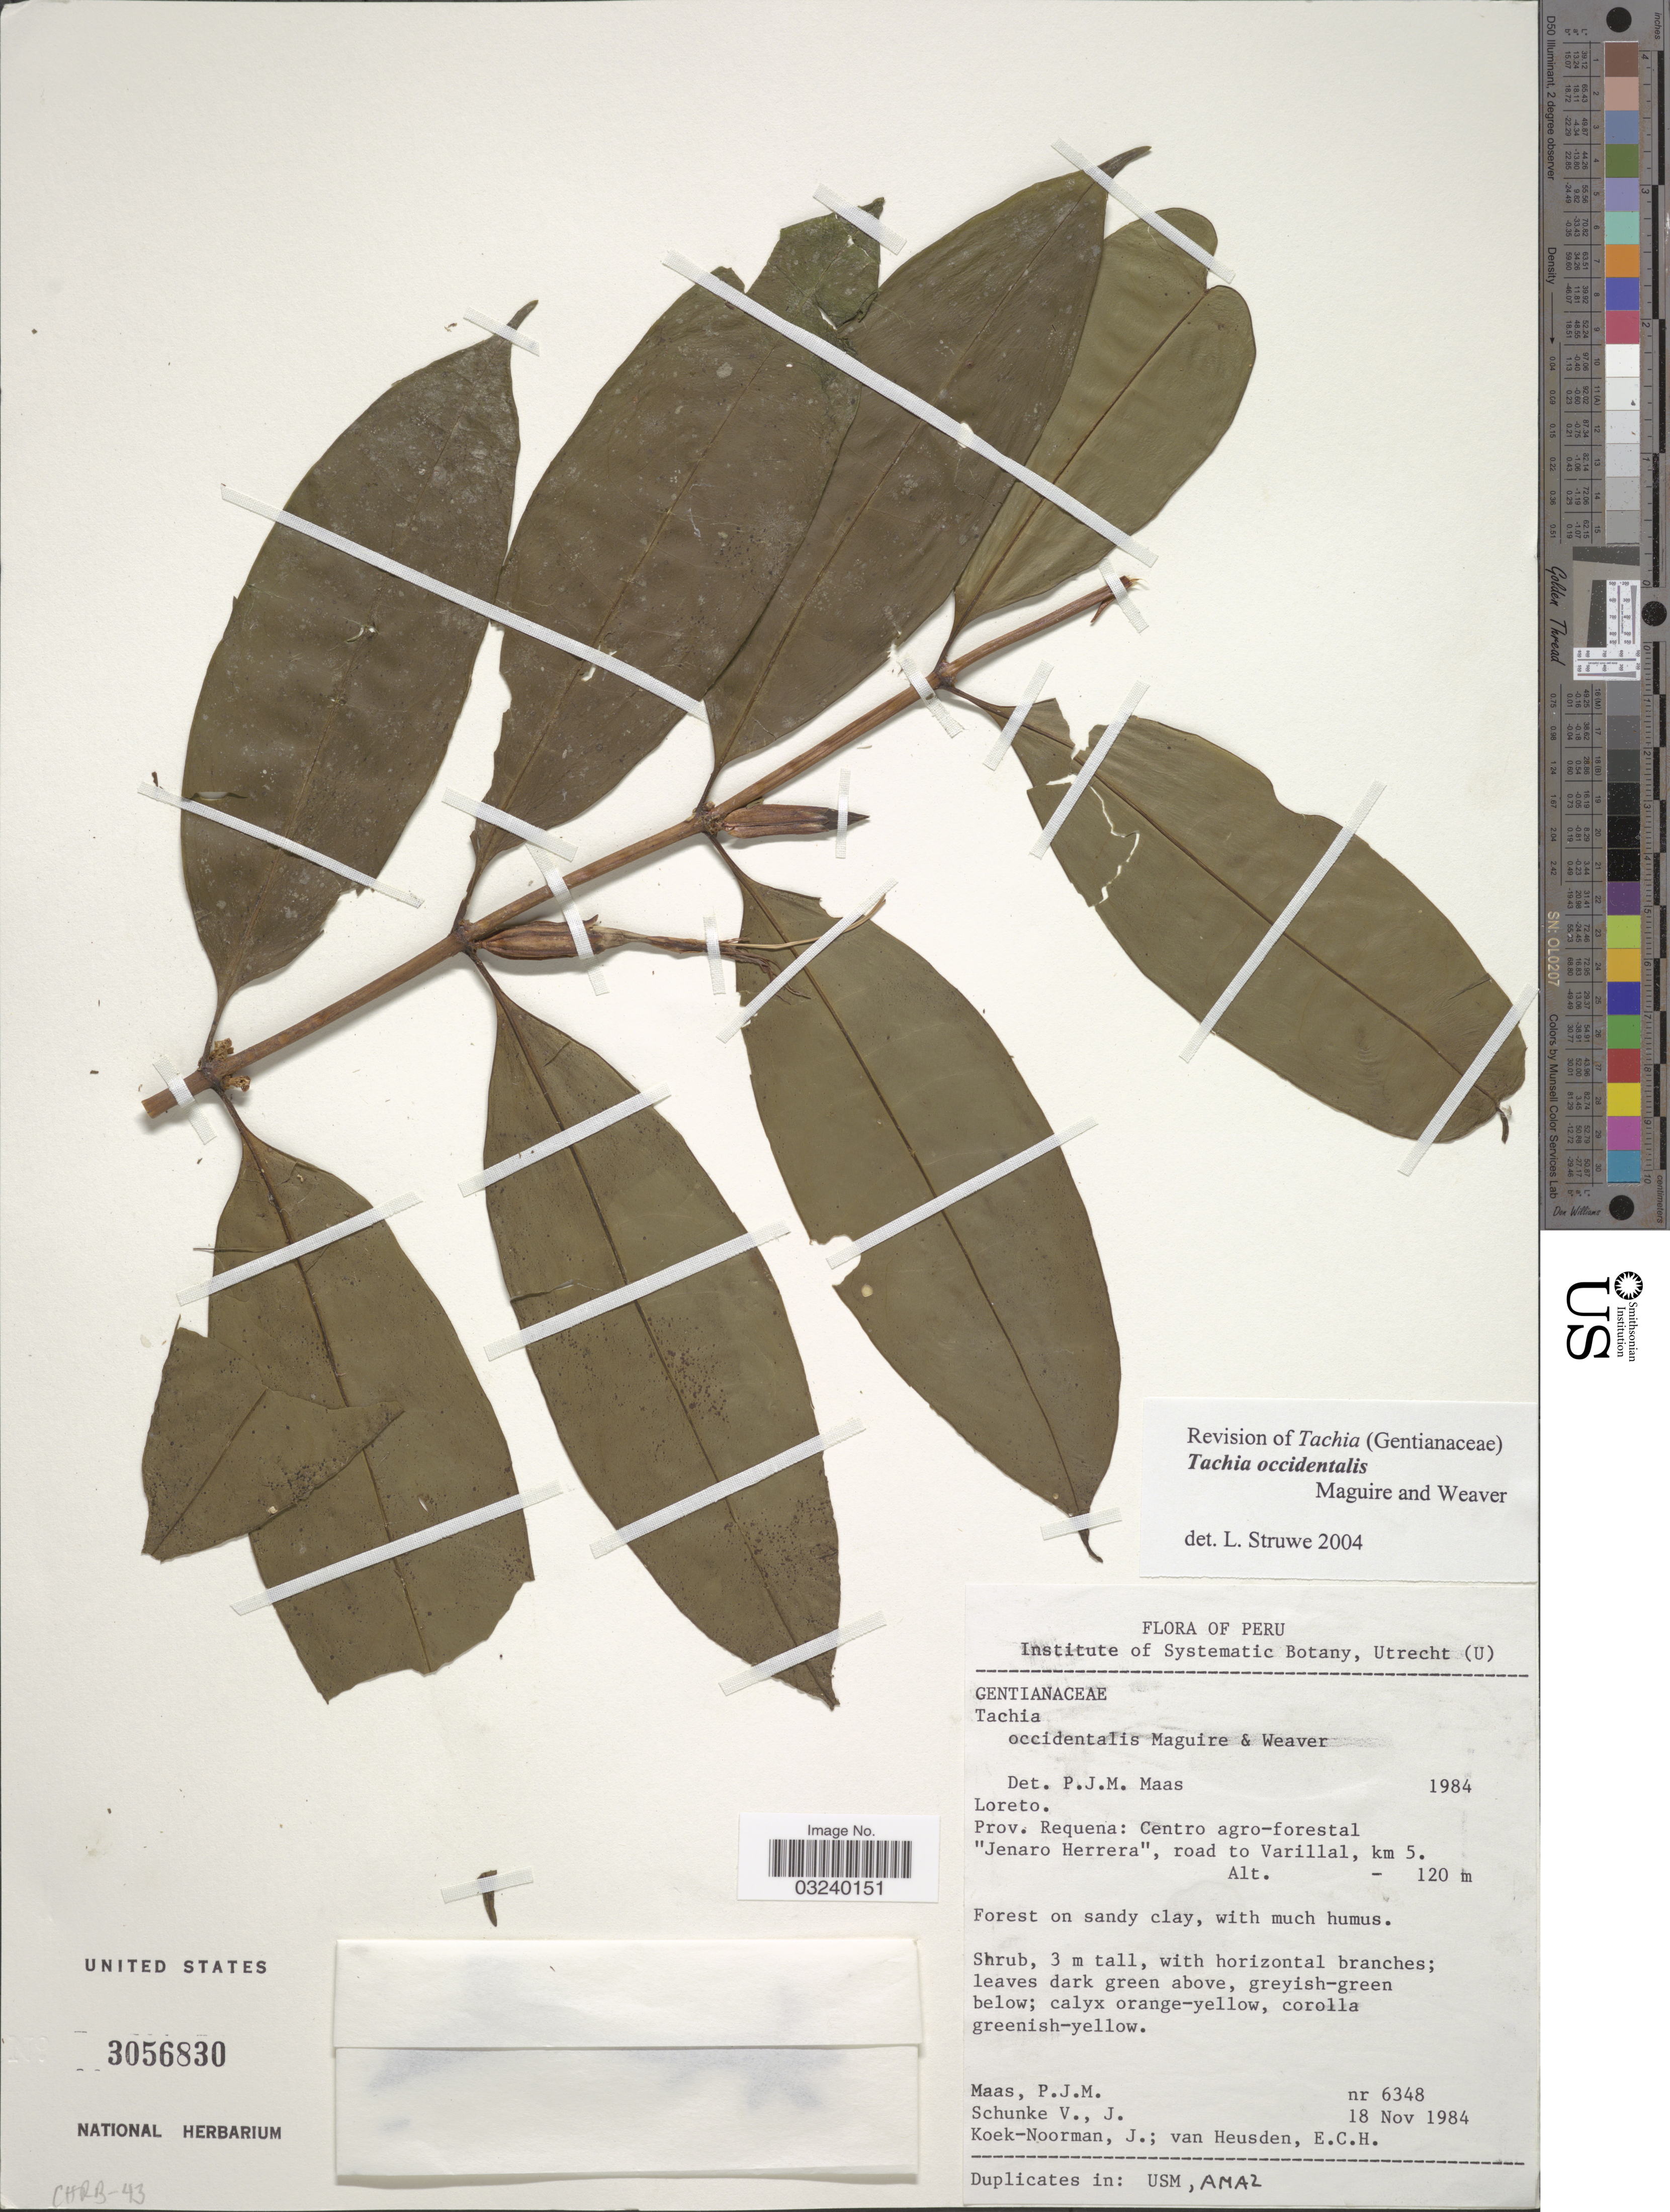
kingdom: Plantae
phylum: Tracheophyta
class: Magnoliopsida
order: Gentianales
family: Gentianaceae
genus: Tachia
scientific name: Tachia occidentalis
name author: Maguire & Weaver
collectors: P. Maas, J. Schunke Vigo, J. Koek-Noorman & E. Van Heusden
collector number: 6348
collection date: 1984-11-18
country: Peru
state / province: Loreto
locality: Prov. Requena: Centro-agro-forestal "Jenaro Herrera", road to Varillal, km 5.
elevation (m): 120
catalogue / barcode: US 3056830